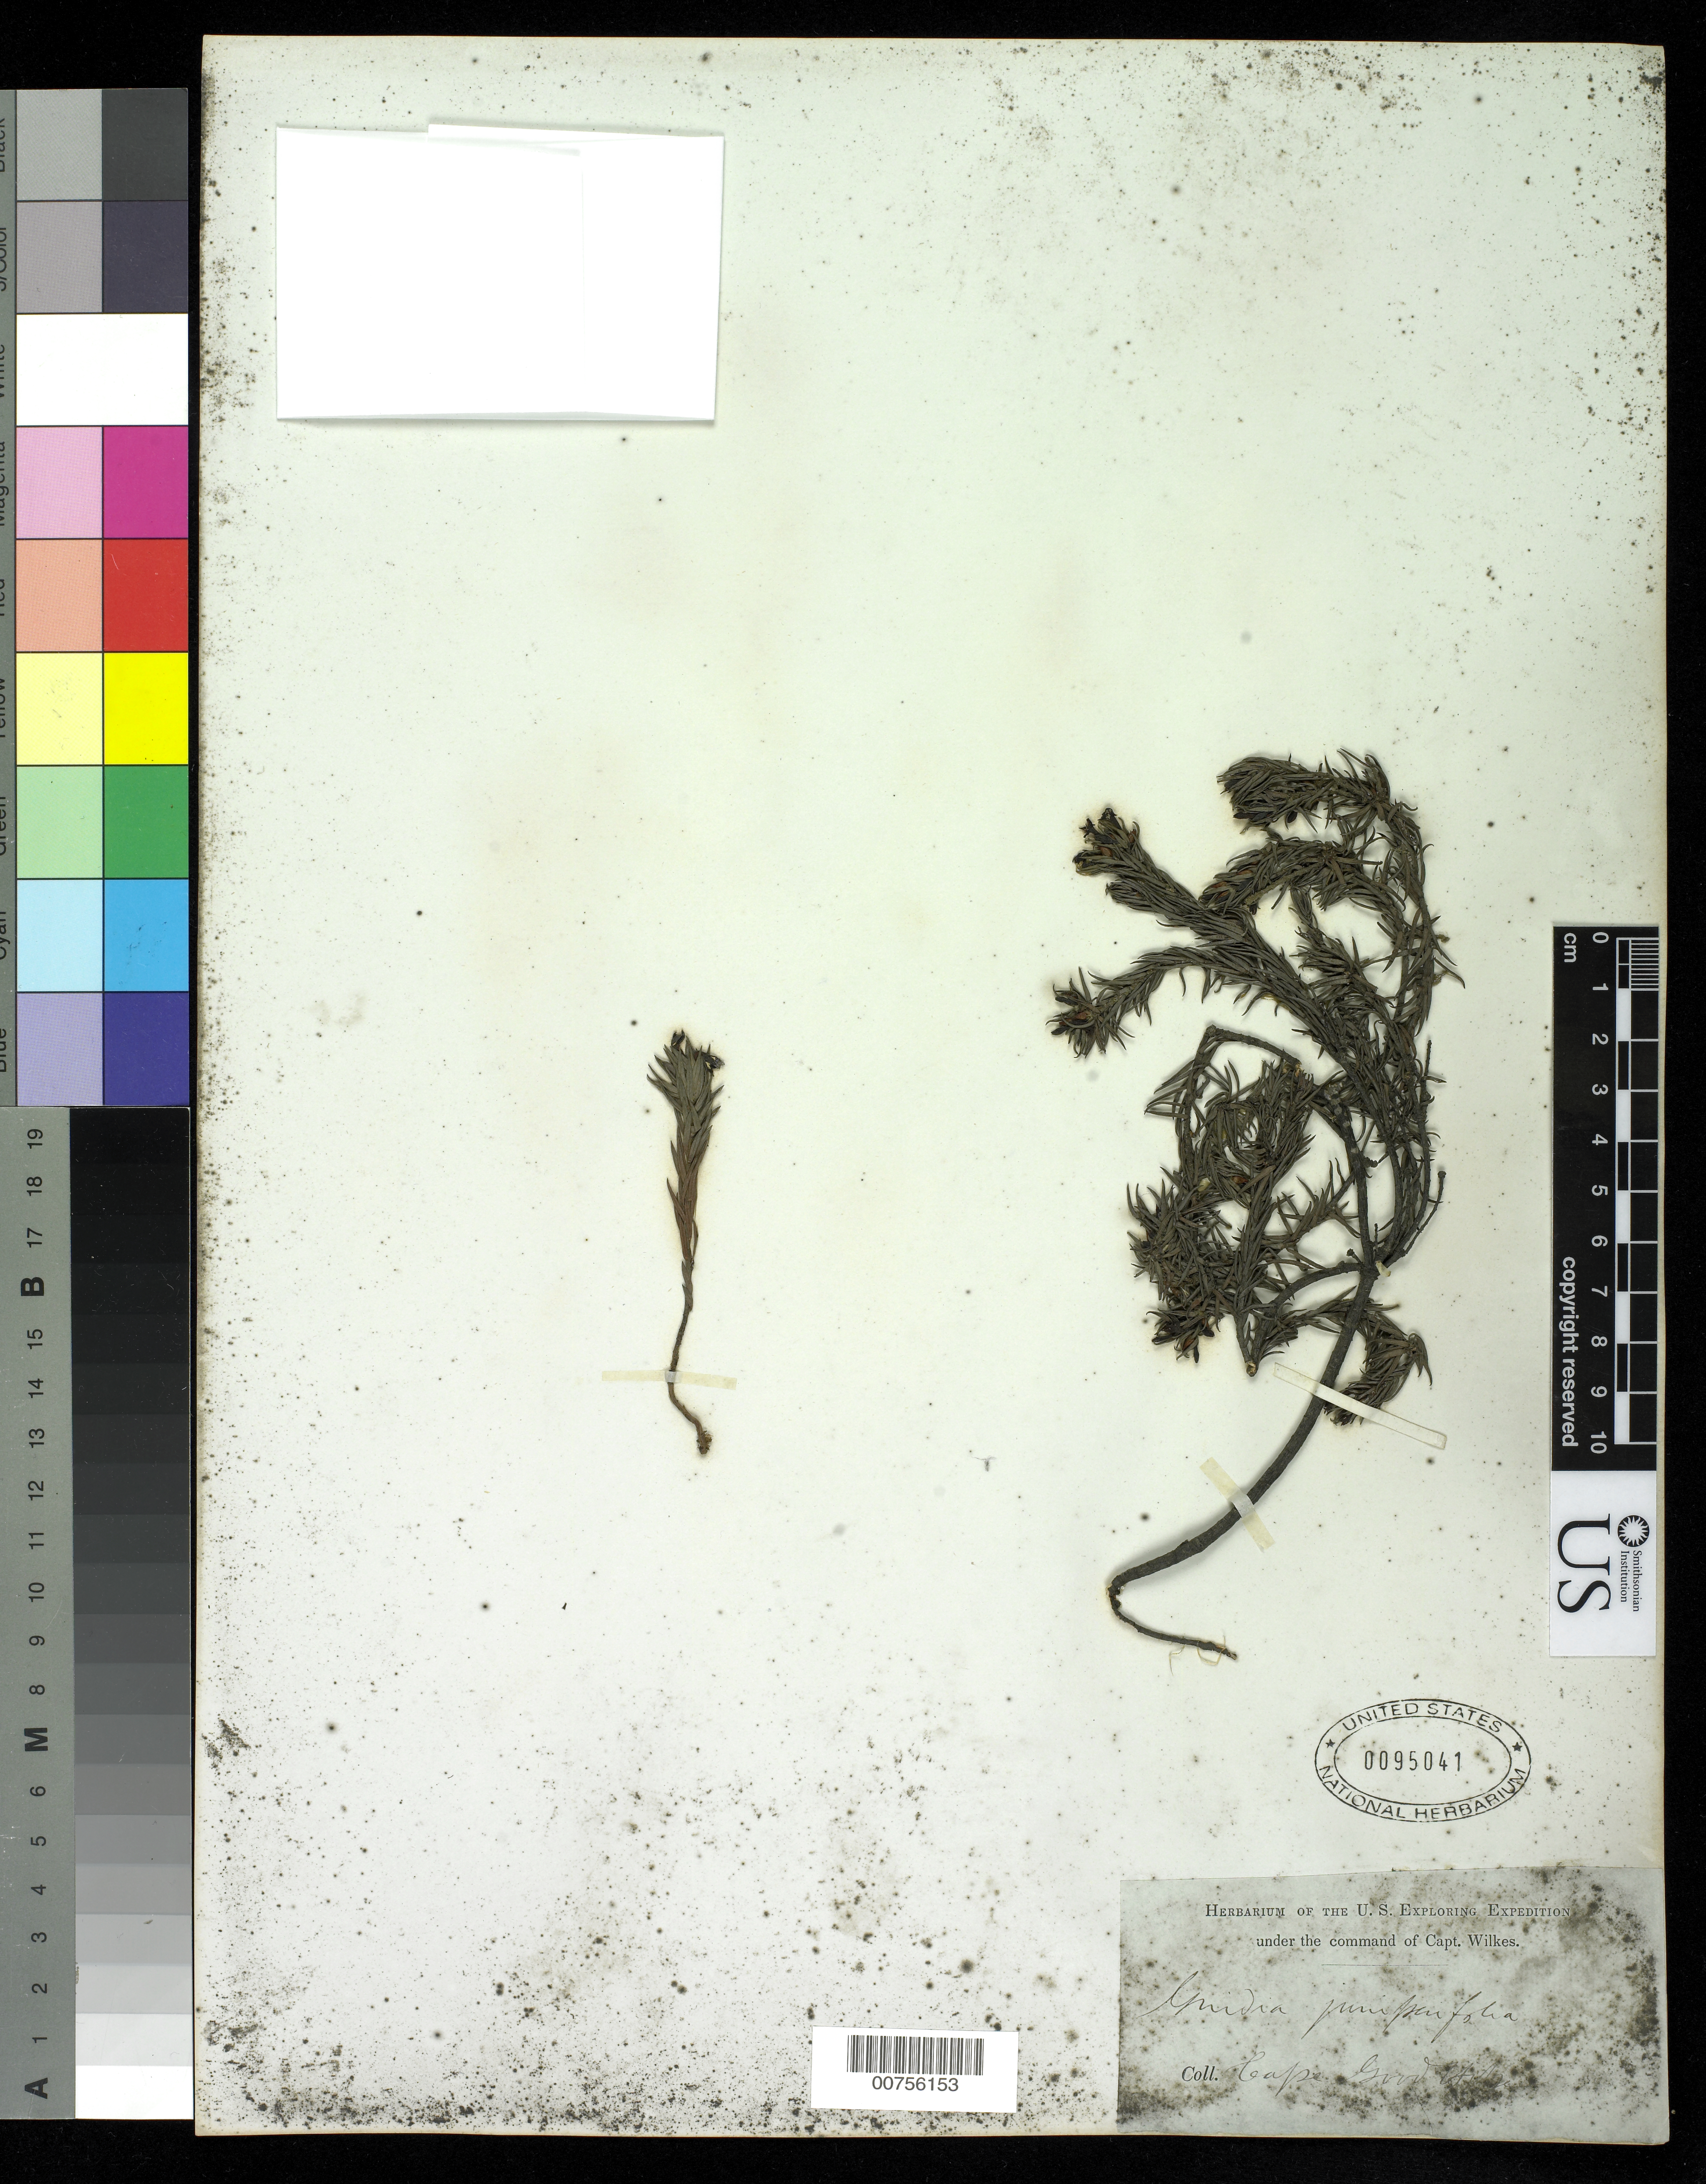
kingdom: Plantae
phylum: Tracheophyta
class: Magnoliopsida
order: Malvales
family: Thymelaeaceae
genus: Gnidia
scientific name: Gnidia viridis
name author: P.J. Bergius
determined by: Rogers, Z. S.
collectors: Wilkes Explor. Exped.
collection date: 1838/1842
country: South Africa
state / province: Western Cape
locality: Cape of Good Hope. Cape Town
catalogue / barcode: US 95041